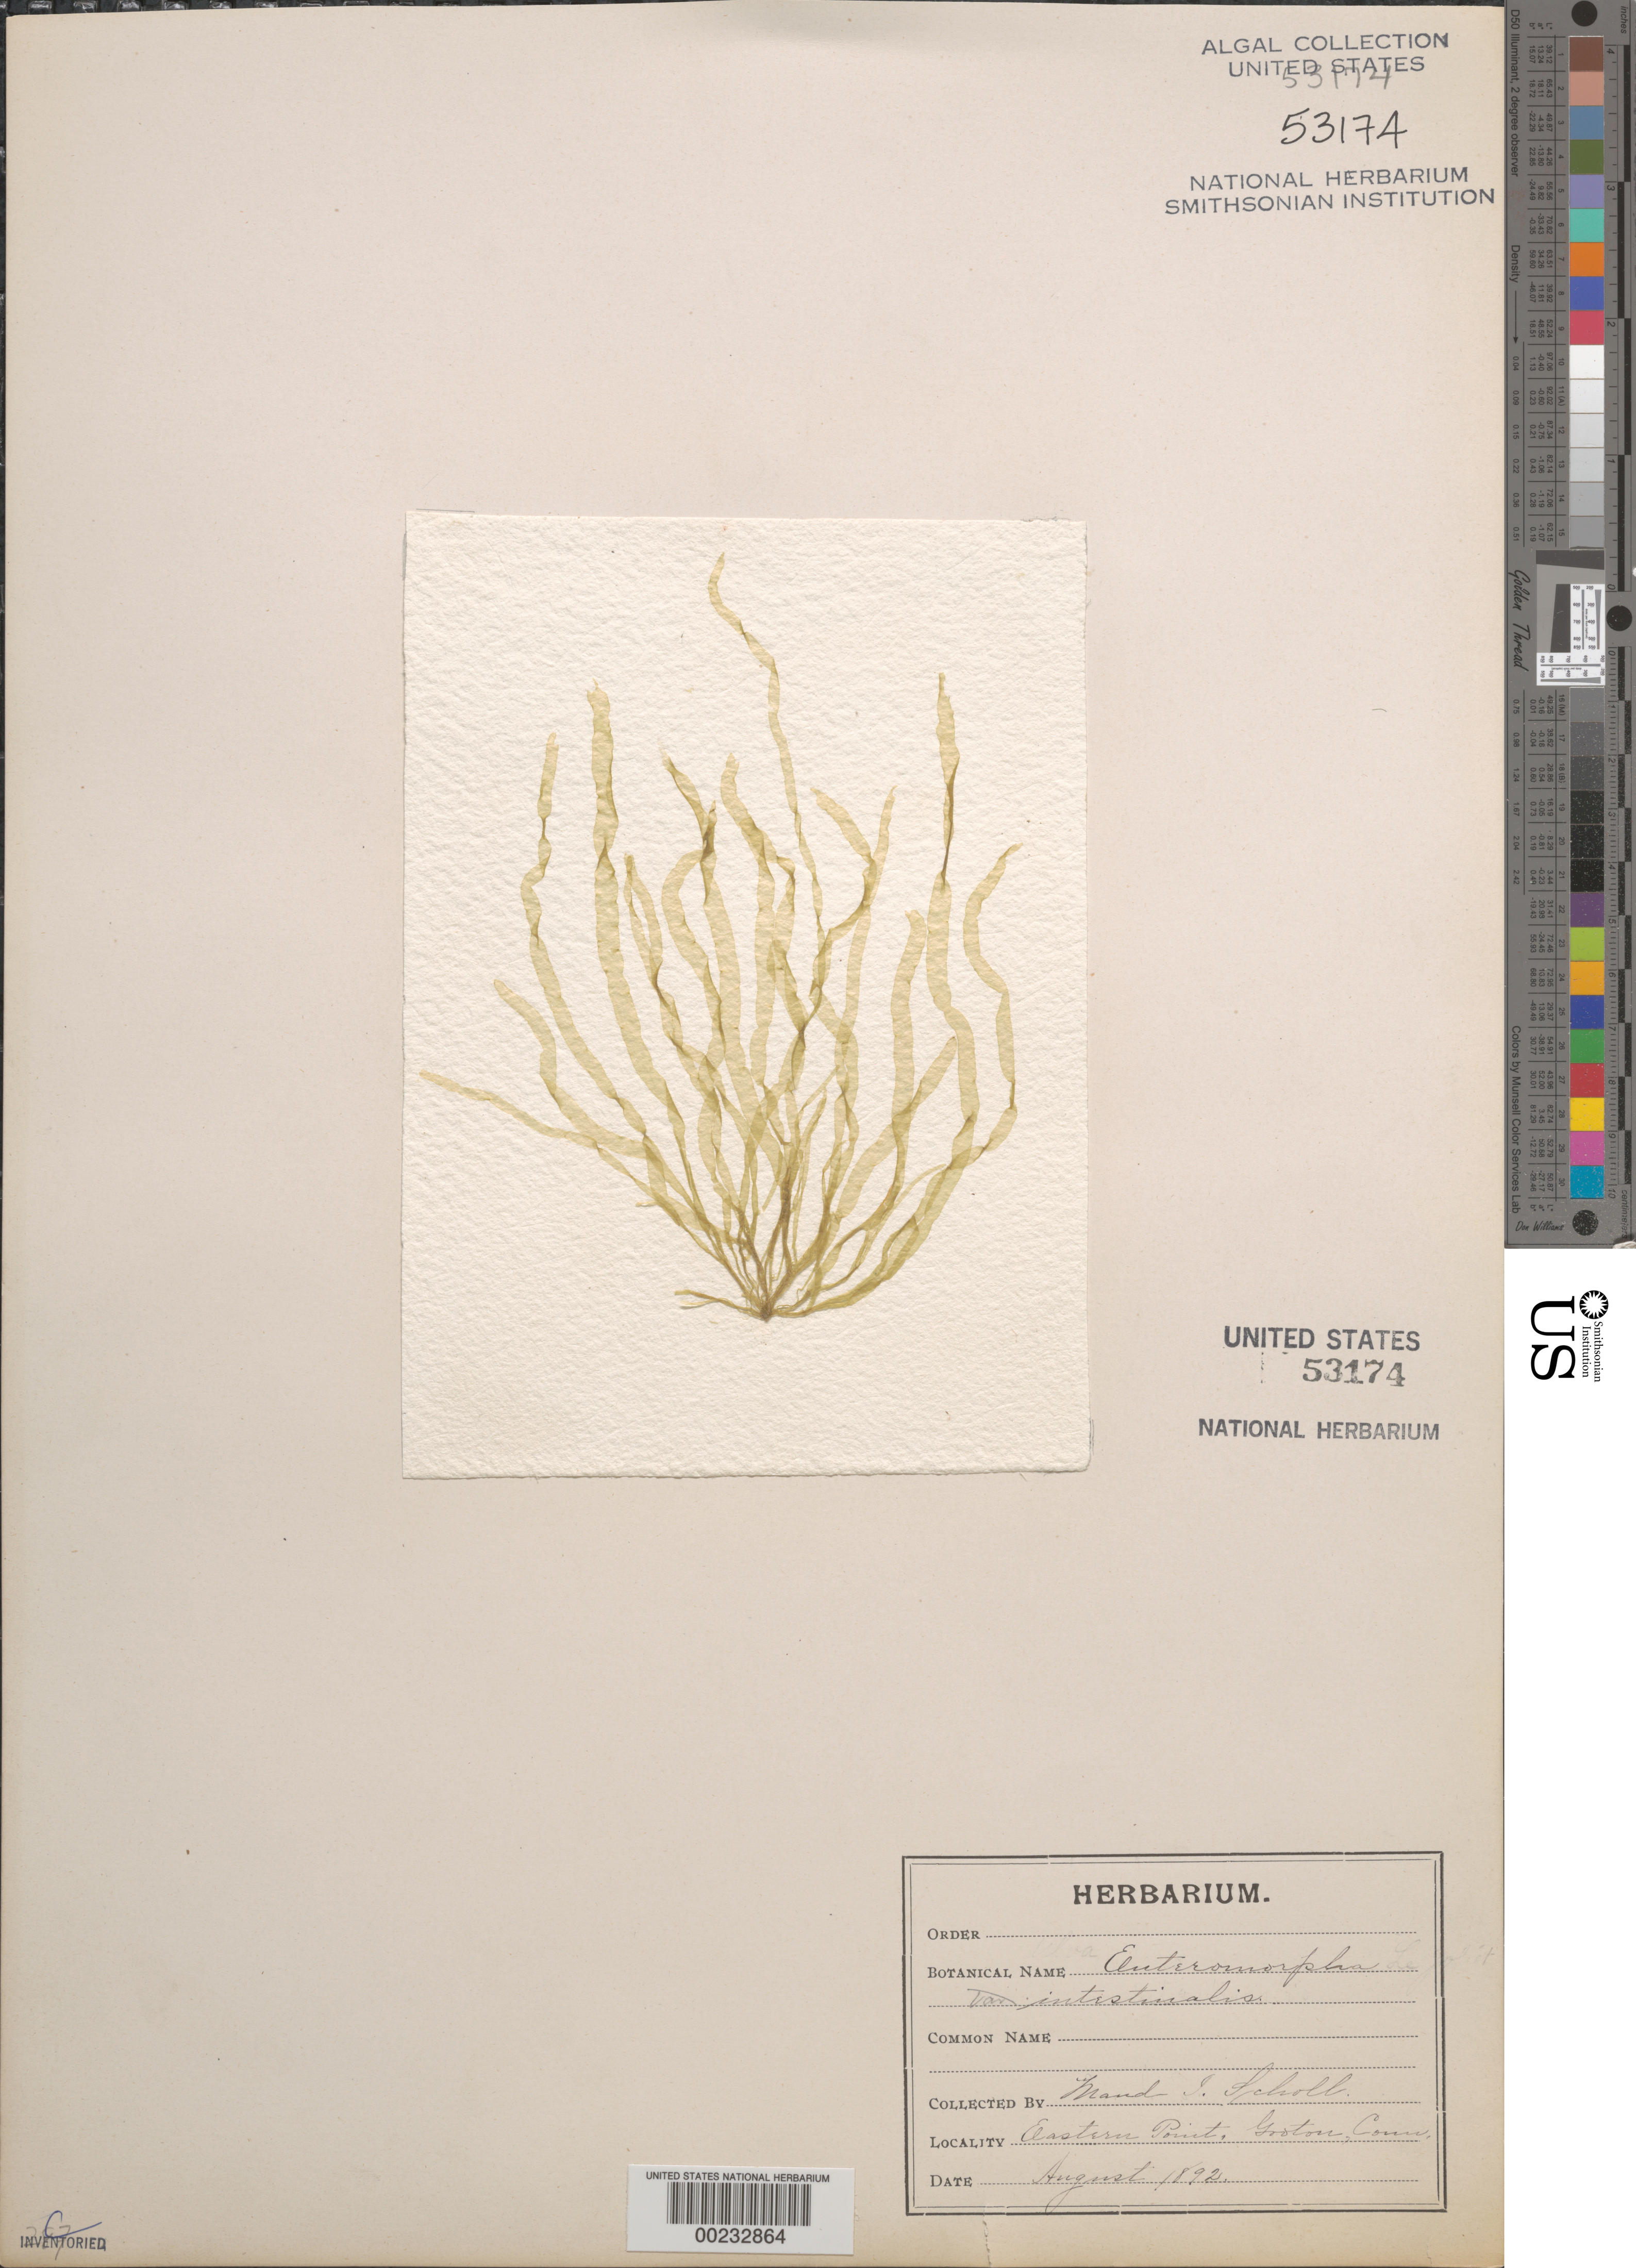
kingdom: Plantae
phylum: Chlorophyta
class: Ulvophyceae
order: Ulvales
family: Ulvaceae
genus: Ulva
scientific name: Ulva intestinalis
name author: L.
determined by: Algae name updating Project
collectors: M. Scholl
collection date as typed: Aug 1892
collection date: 1892-08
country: United States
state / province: Connecticut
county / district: New London County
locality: Groton, Eastern Point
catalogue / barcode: US 53174